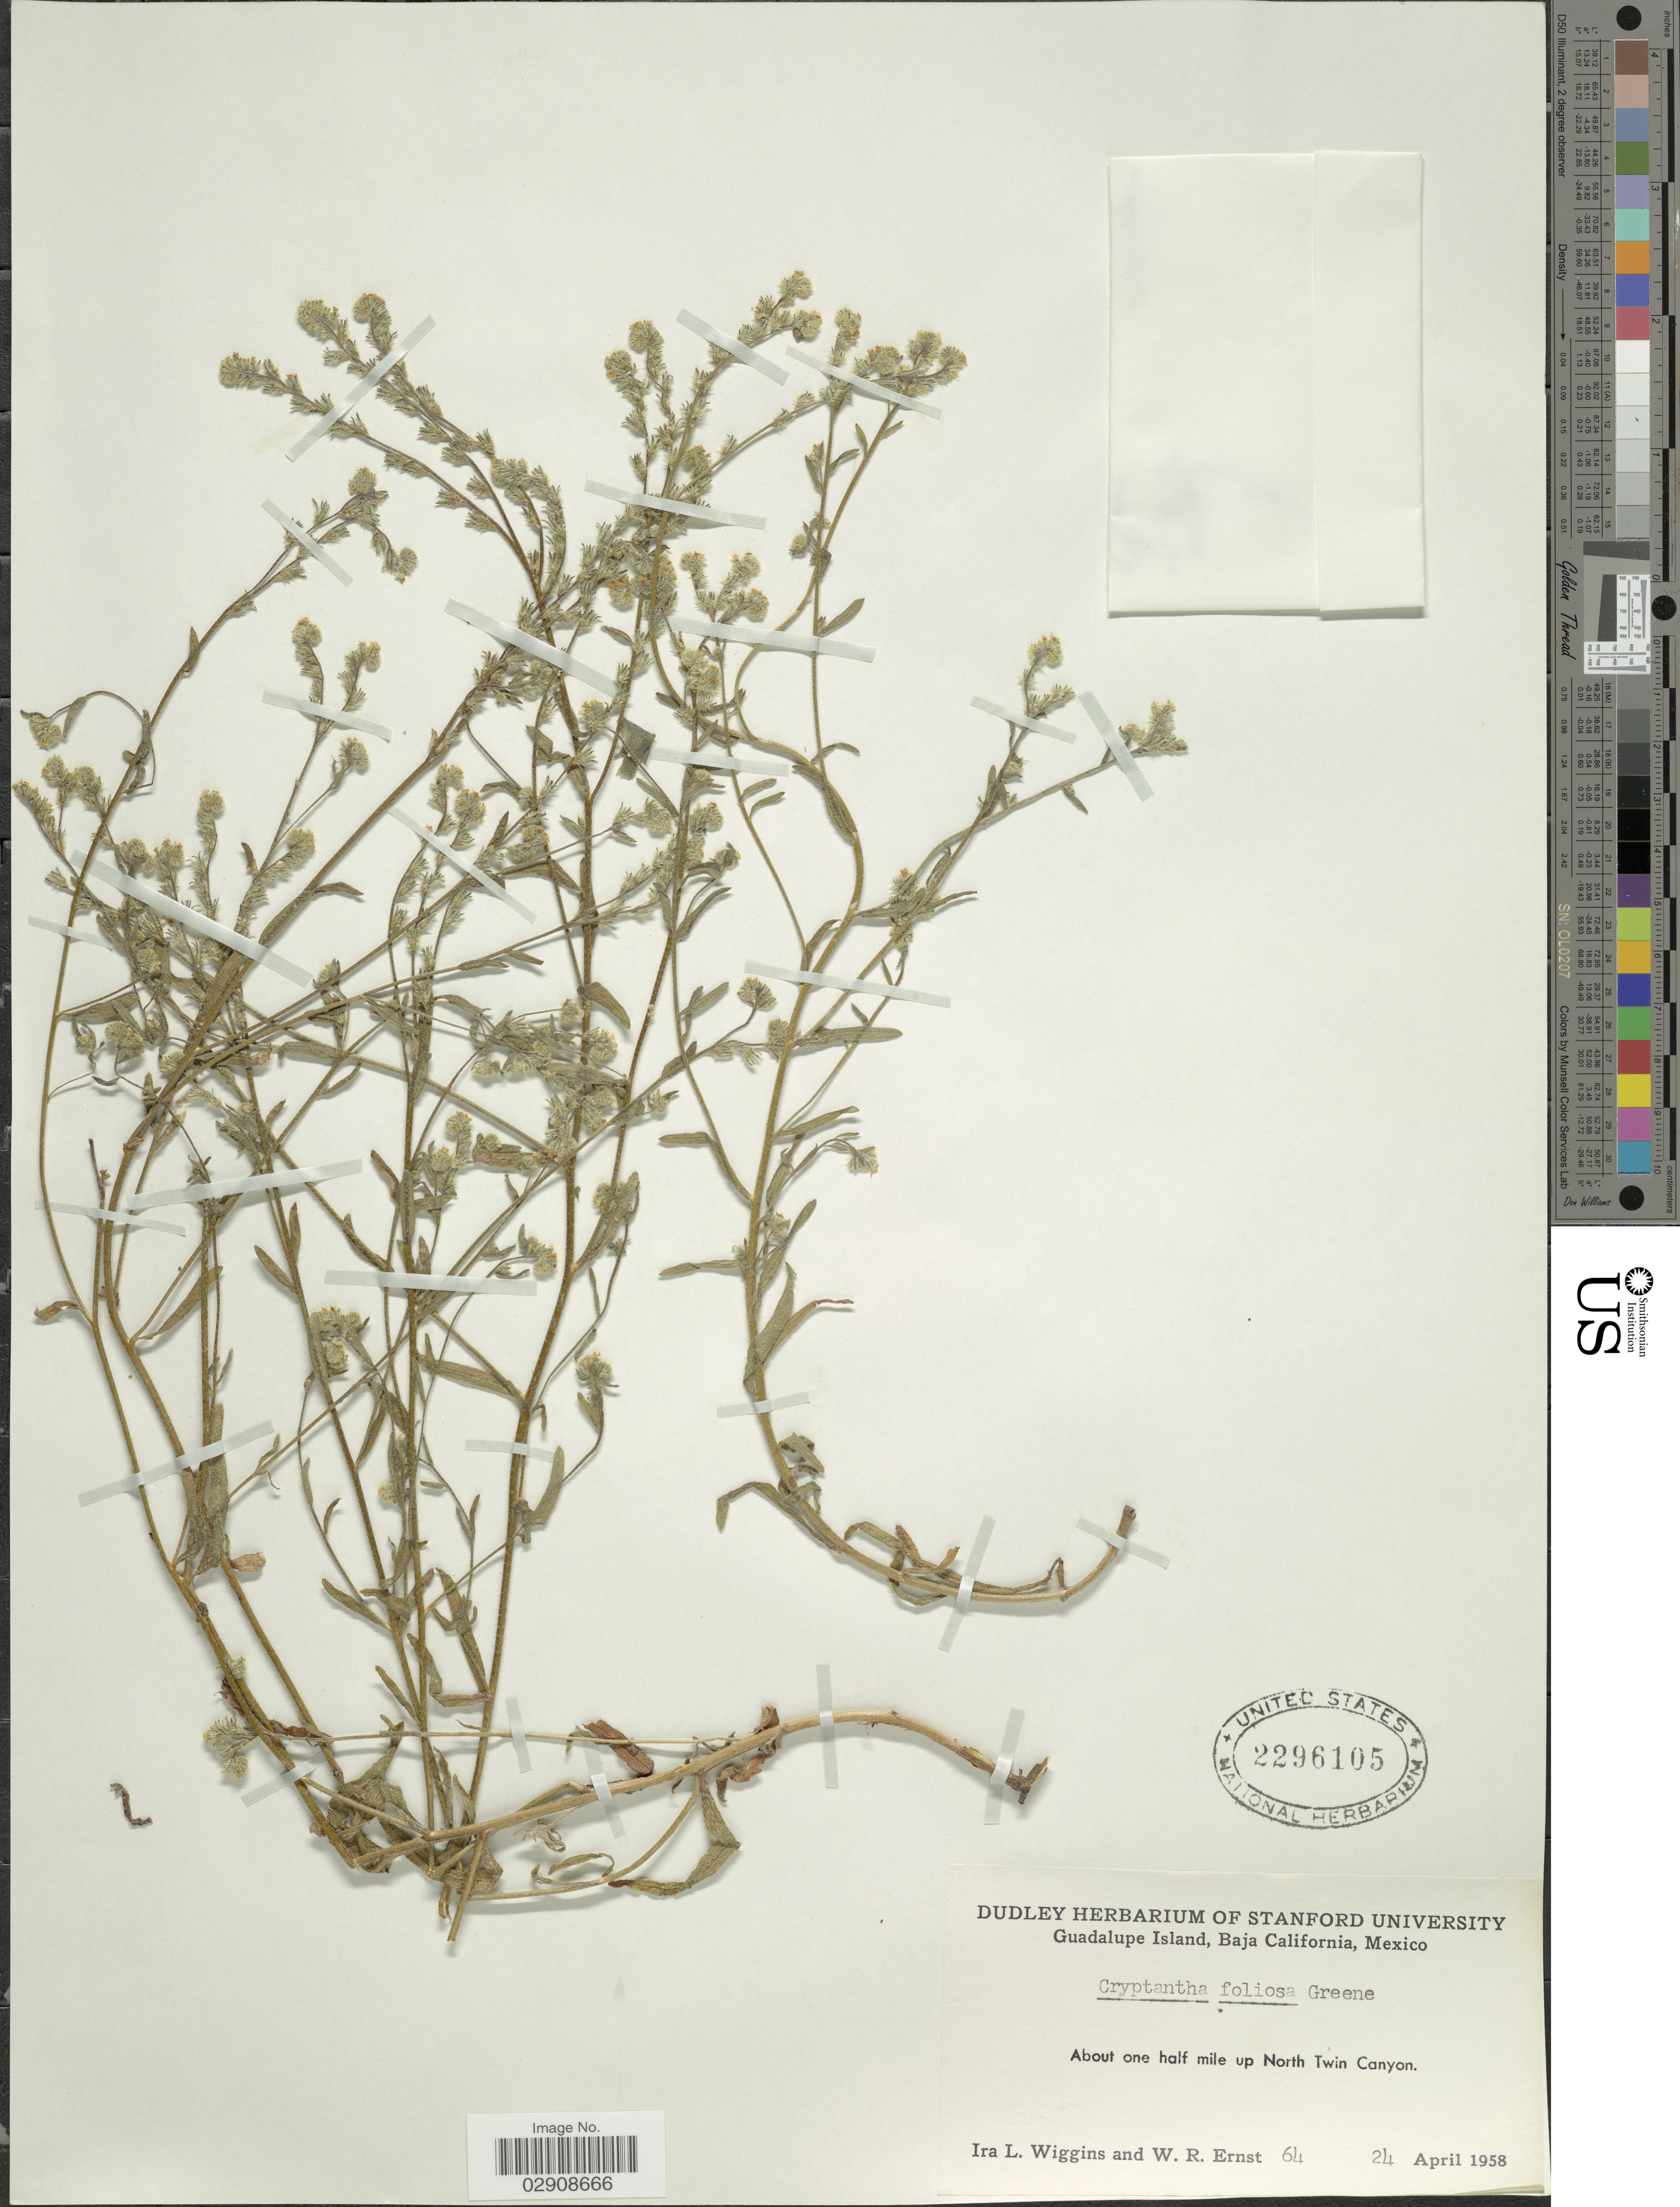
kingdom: Plantae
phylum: Tracheophyta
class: Magnoliopsida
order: Boraginales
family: Boraginaceae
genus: Cryptantha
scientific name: Cryptantha foliosa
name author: (Greene) Greene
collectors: I. L. Wiggins & W. R. Ernst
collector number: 64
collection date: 1958-04-24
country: Mexico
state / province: Baja California Norte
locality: Guadalupe Island. About one half mile up North Twin Canyon.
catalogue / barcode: US 2296105